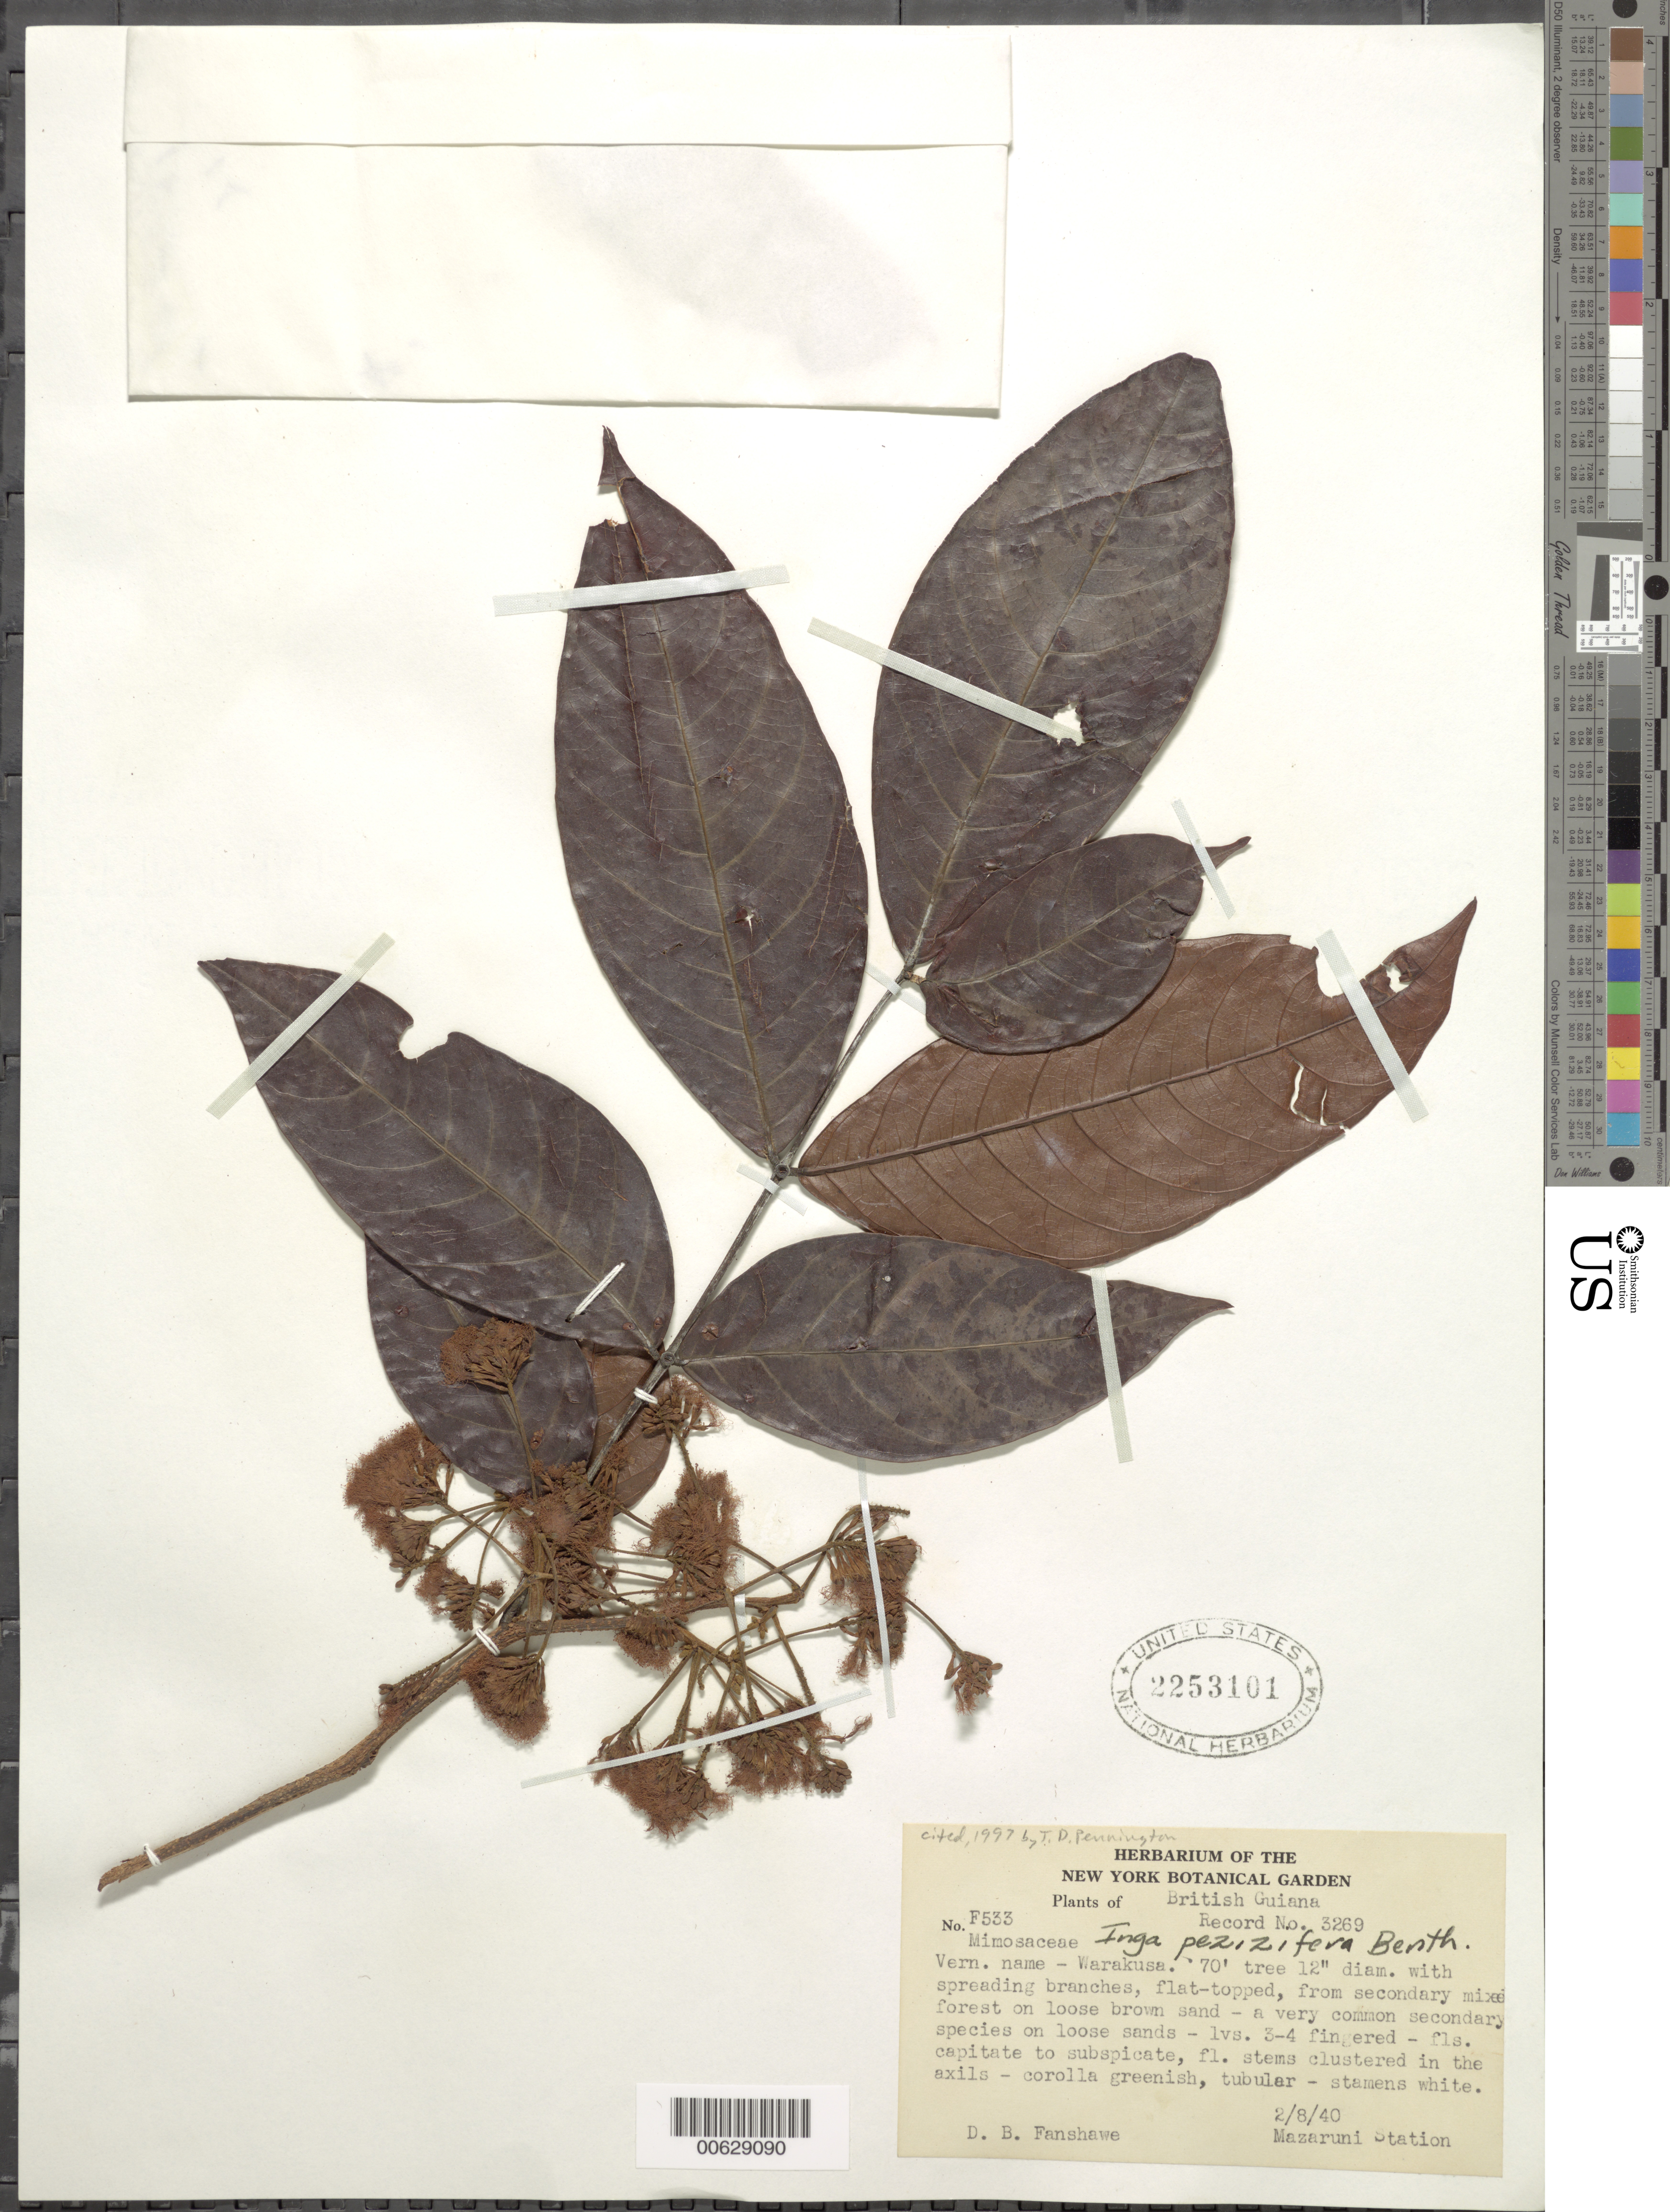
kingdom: Plantae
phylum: Tracheophyta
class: Magnoliopsida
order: Fabales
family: Fabaceae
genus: Inga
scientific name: Inga pezizifera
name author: Benth.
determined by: Pennington, T. D., (K)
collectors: D. B. Fanshawe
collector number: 3269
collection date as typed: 2-Aug-40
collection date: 1940-08-02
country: Guyana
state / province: Cuyuni-Mazaruni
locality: Mazaruni Station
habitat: Secondary mixed fores ton loose brown sand, on loose sands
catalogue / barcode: US 2253101